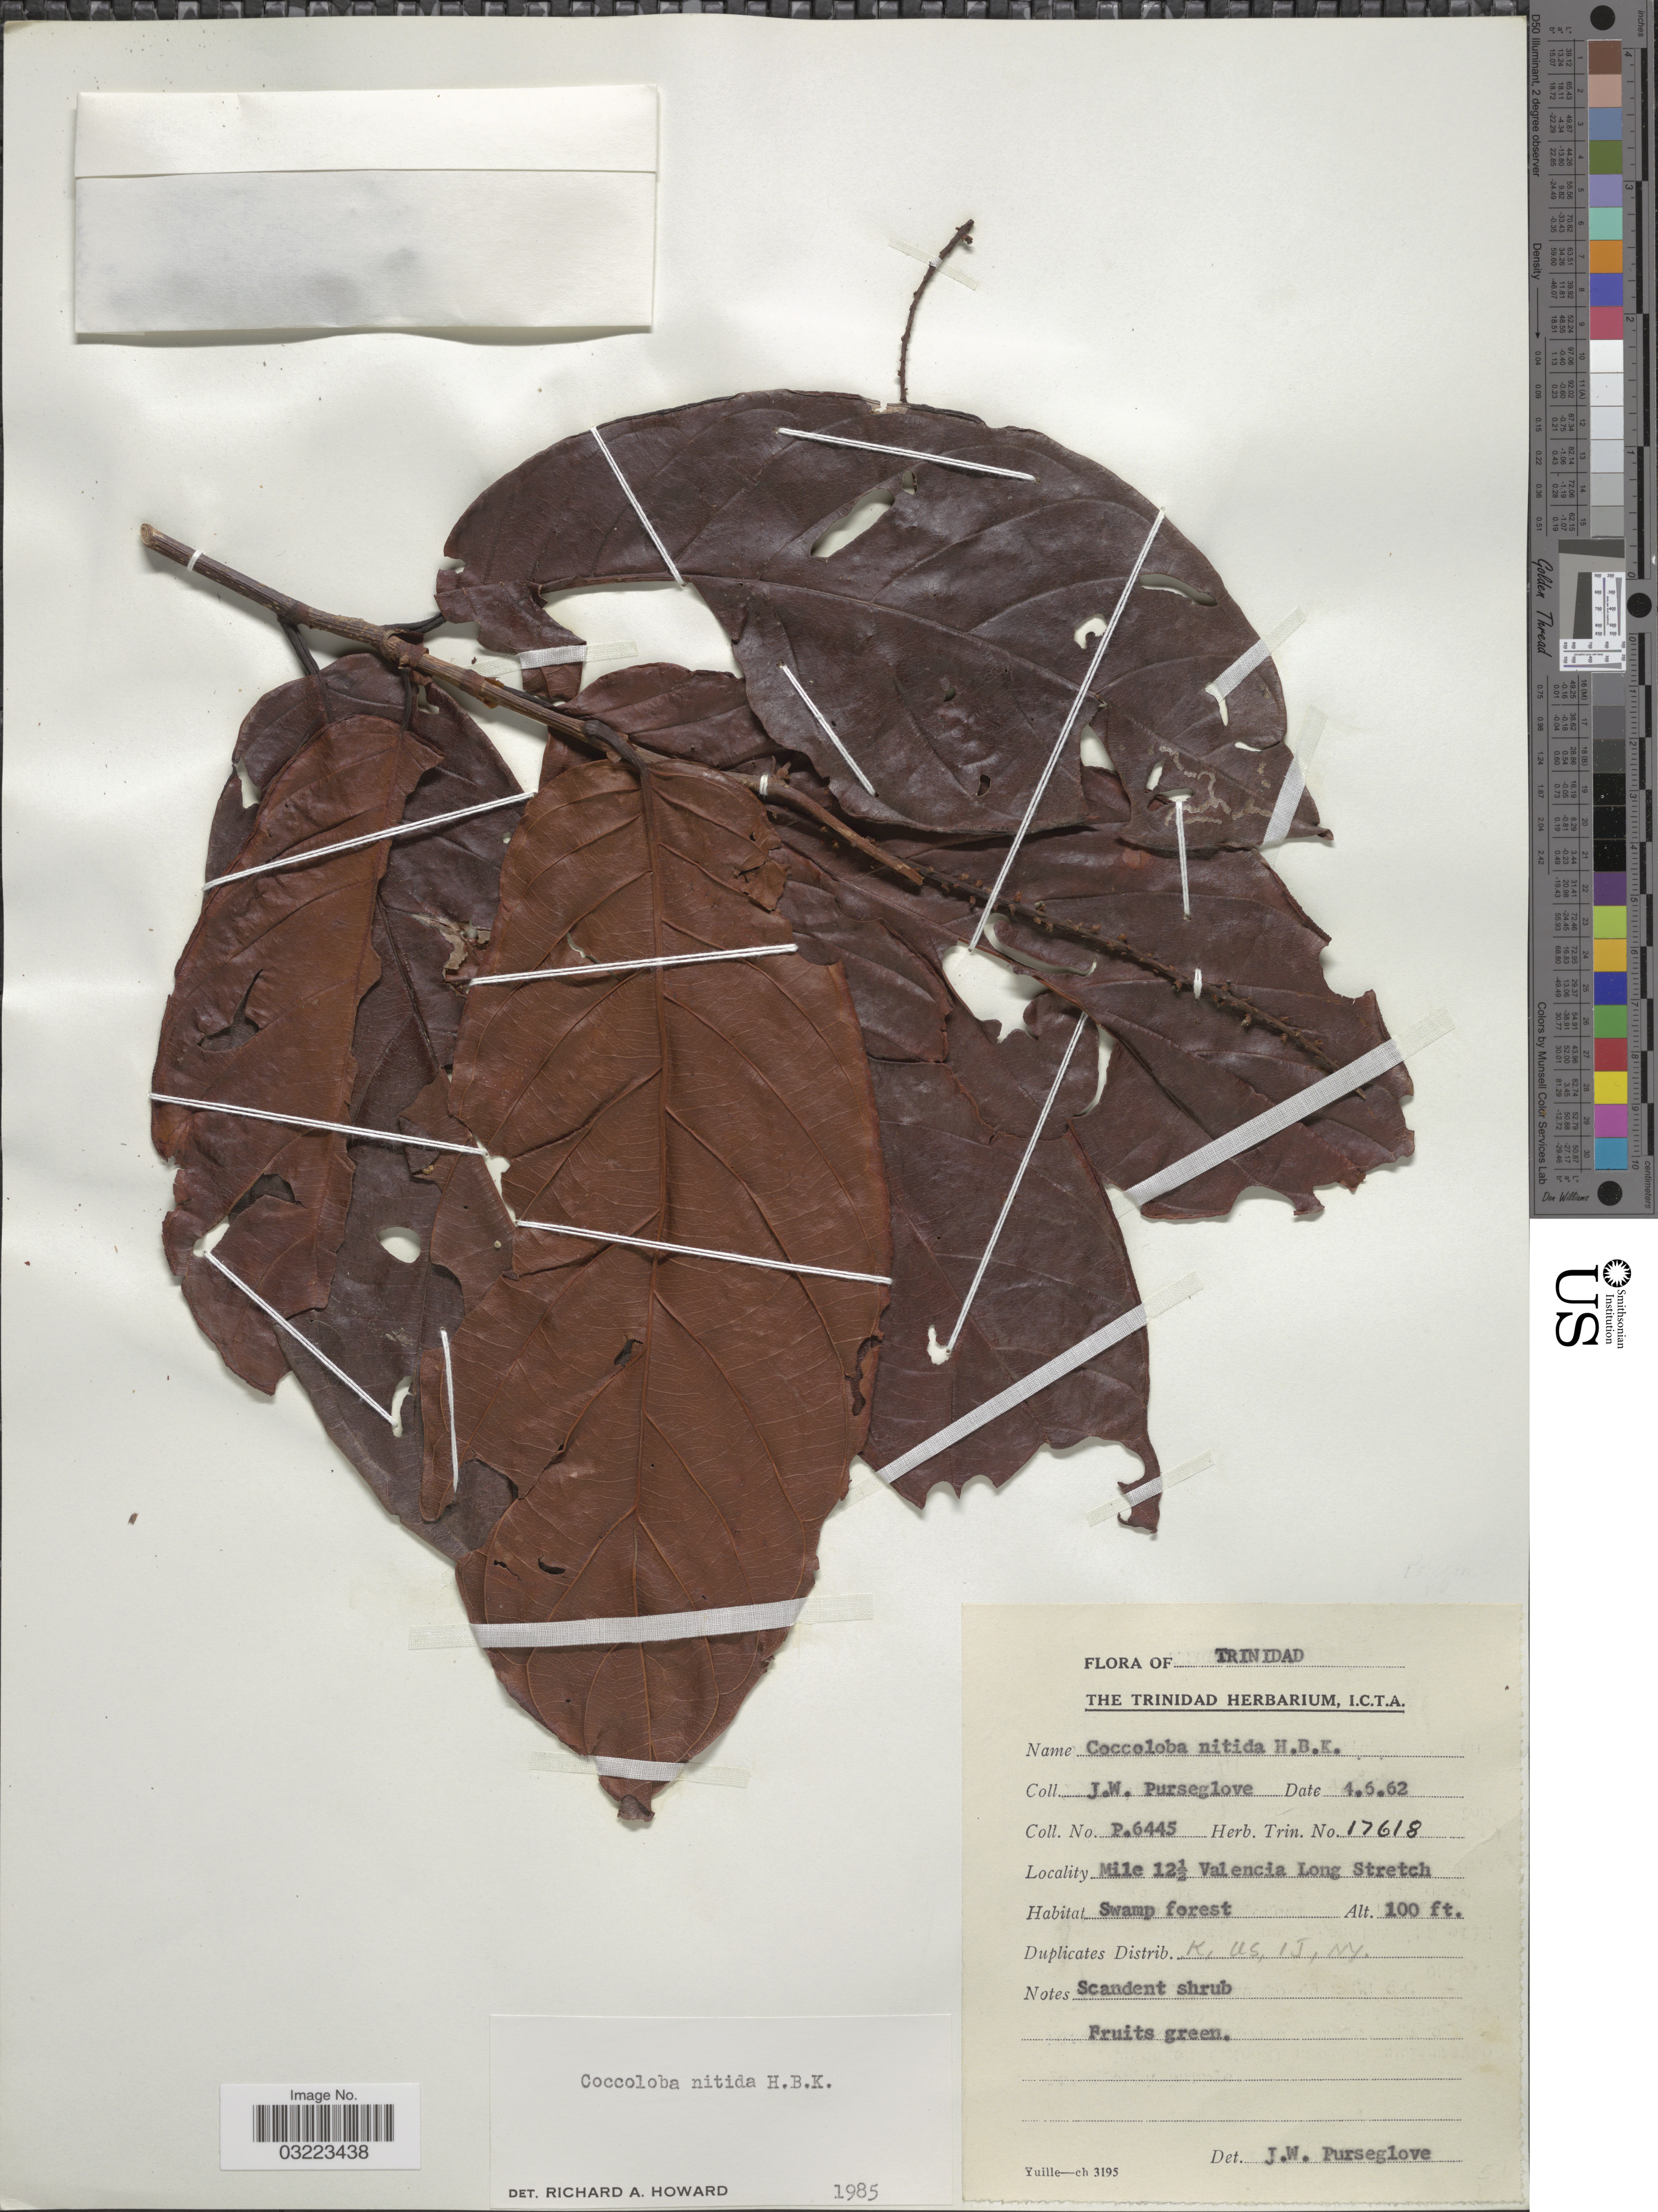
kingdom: Plantae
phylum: Tracheophyta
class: Magnoliopsida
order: Caryophyllales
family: Polygonaceae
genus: Coccoloba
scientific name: Coccoloba nitida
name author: Kunth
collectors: J. Purseglove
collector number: P6445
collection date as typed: Transcribed d/m/y: 4/6/62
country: Trinidad and Tobago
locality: Trinidad, Mile 12½ Valencia Long Stretch.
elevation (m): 30